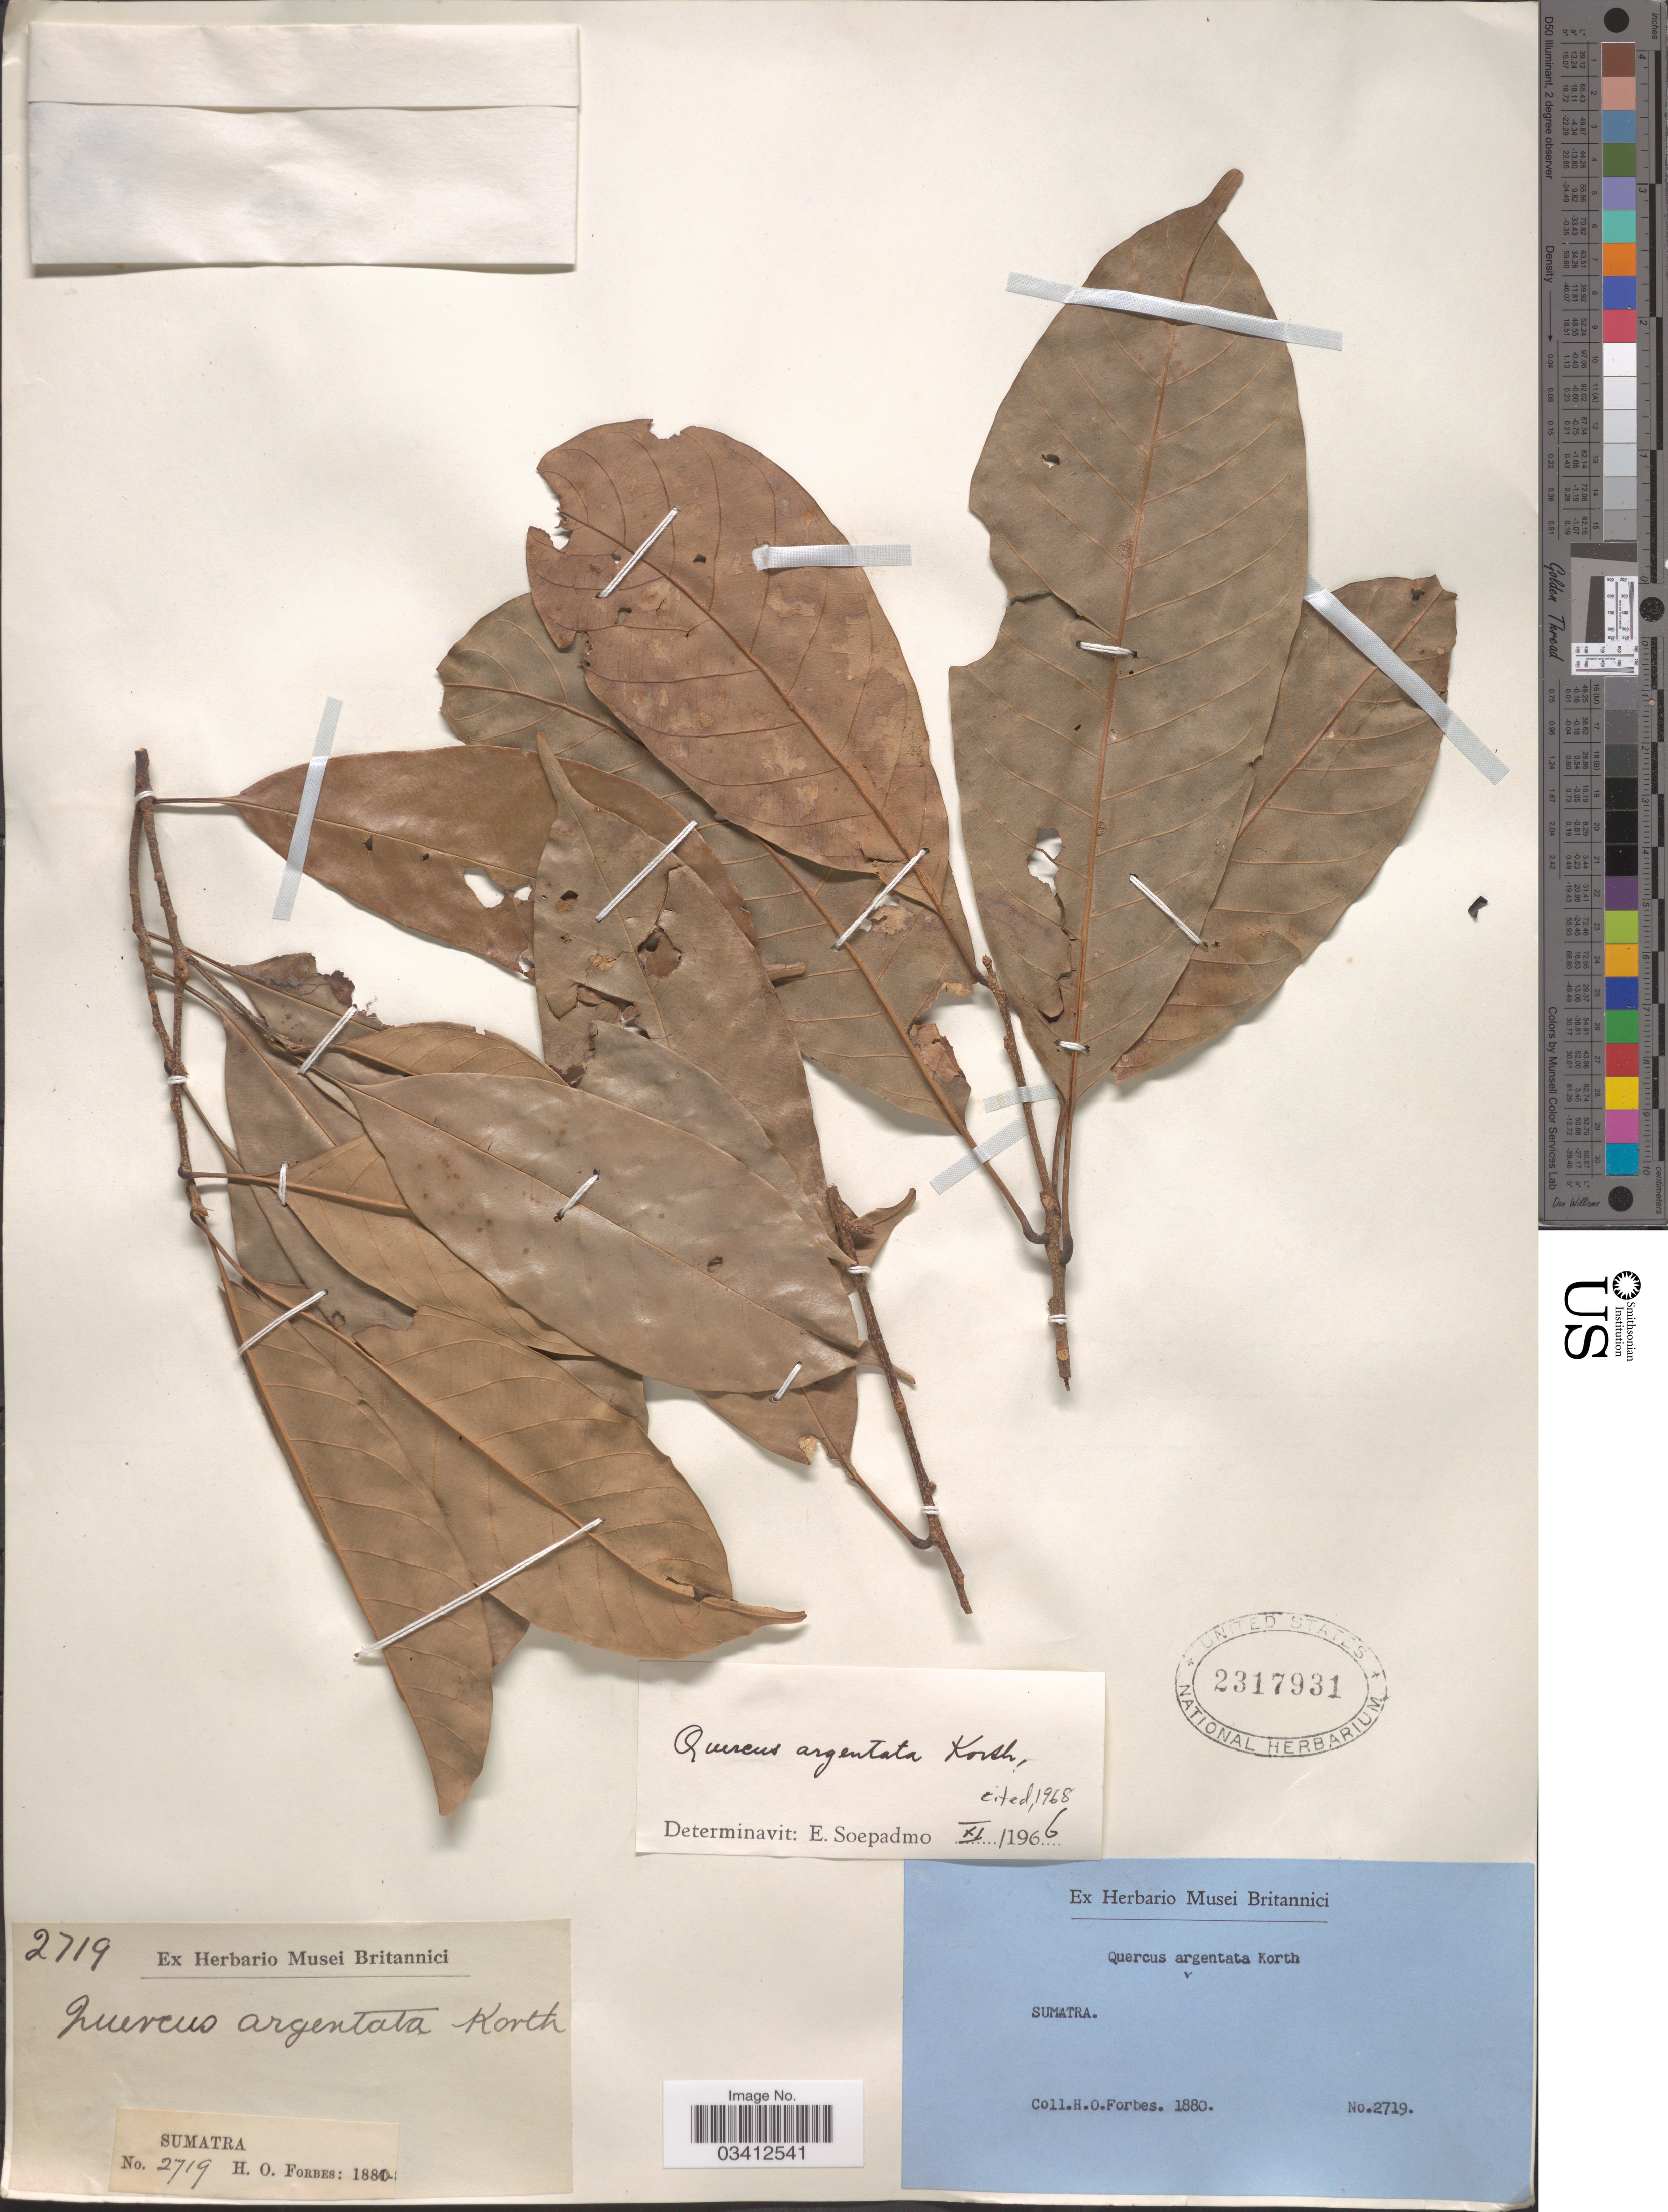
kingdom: Plantae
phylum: Tracheophyta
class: Magnoliopsida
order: Fagales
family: Fagaceae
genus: Quercus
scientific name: Quercus argentata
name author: Korth.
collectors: H. O. Forbes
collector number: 2719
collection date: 1880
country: Indonesia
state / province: Sumatra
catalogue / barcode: US 2317931